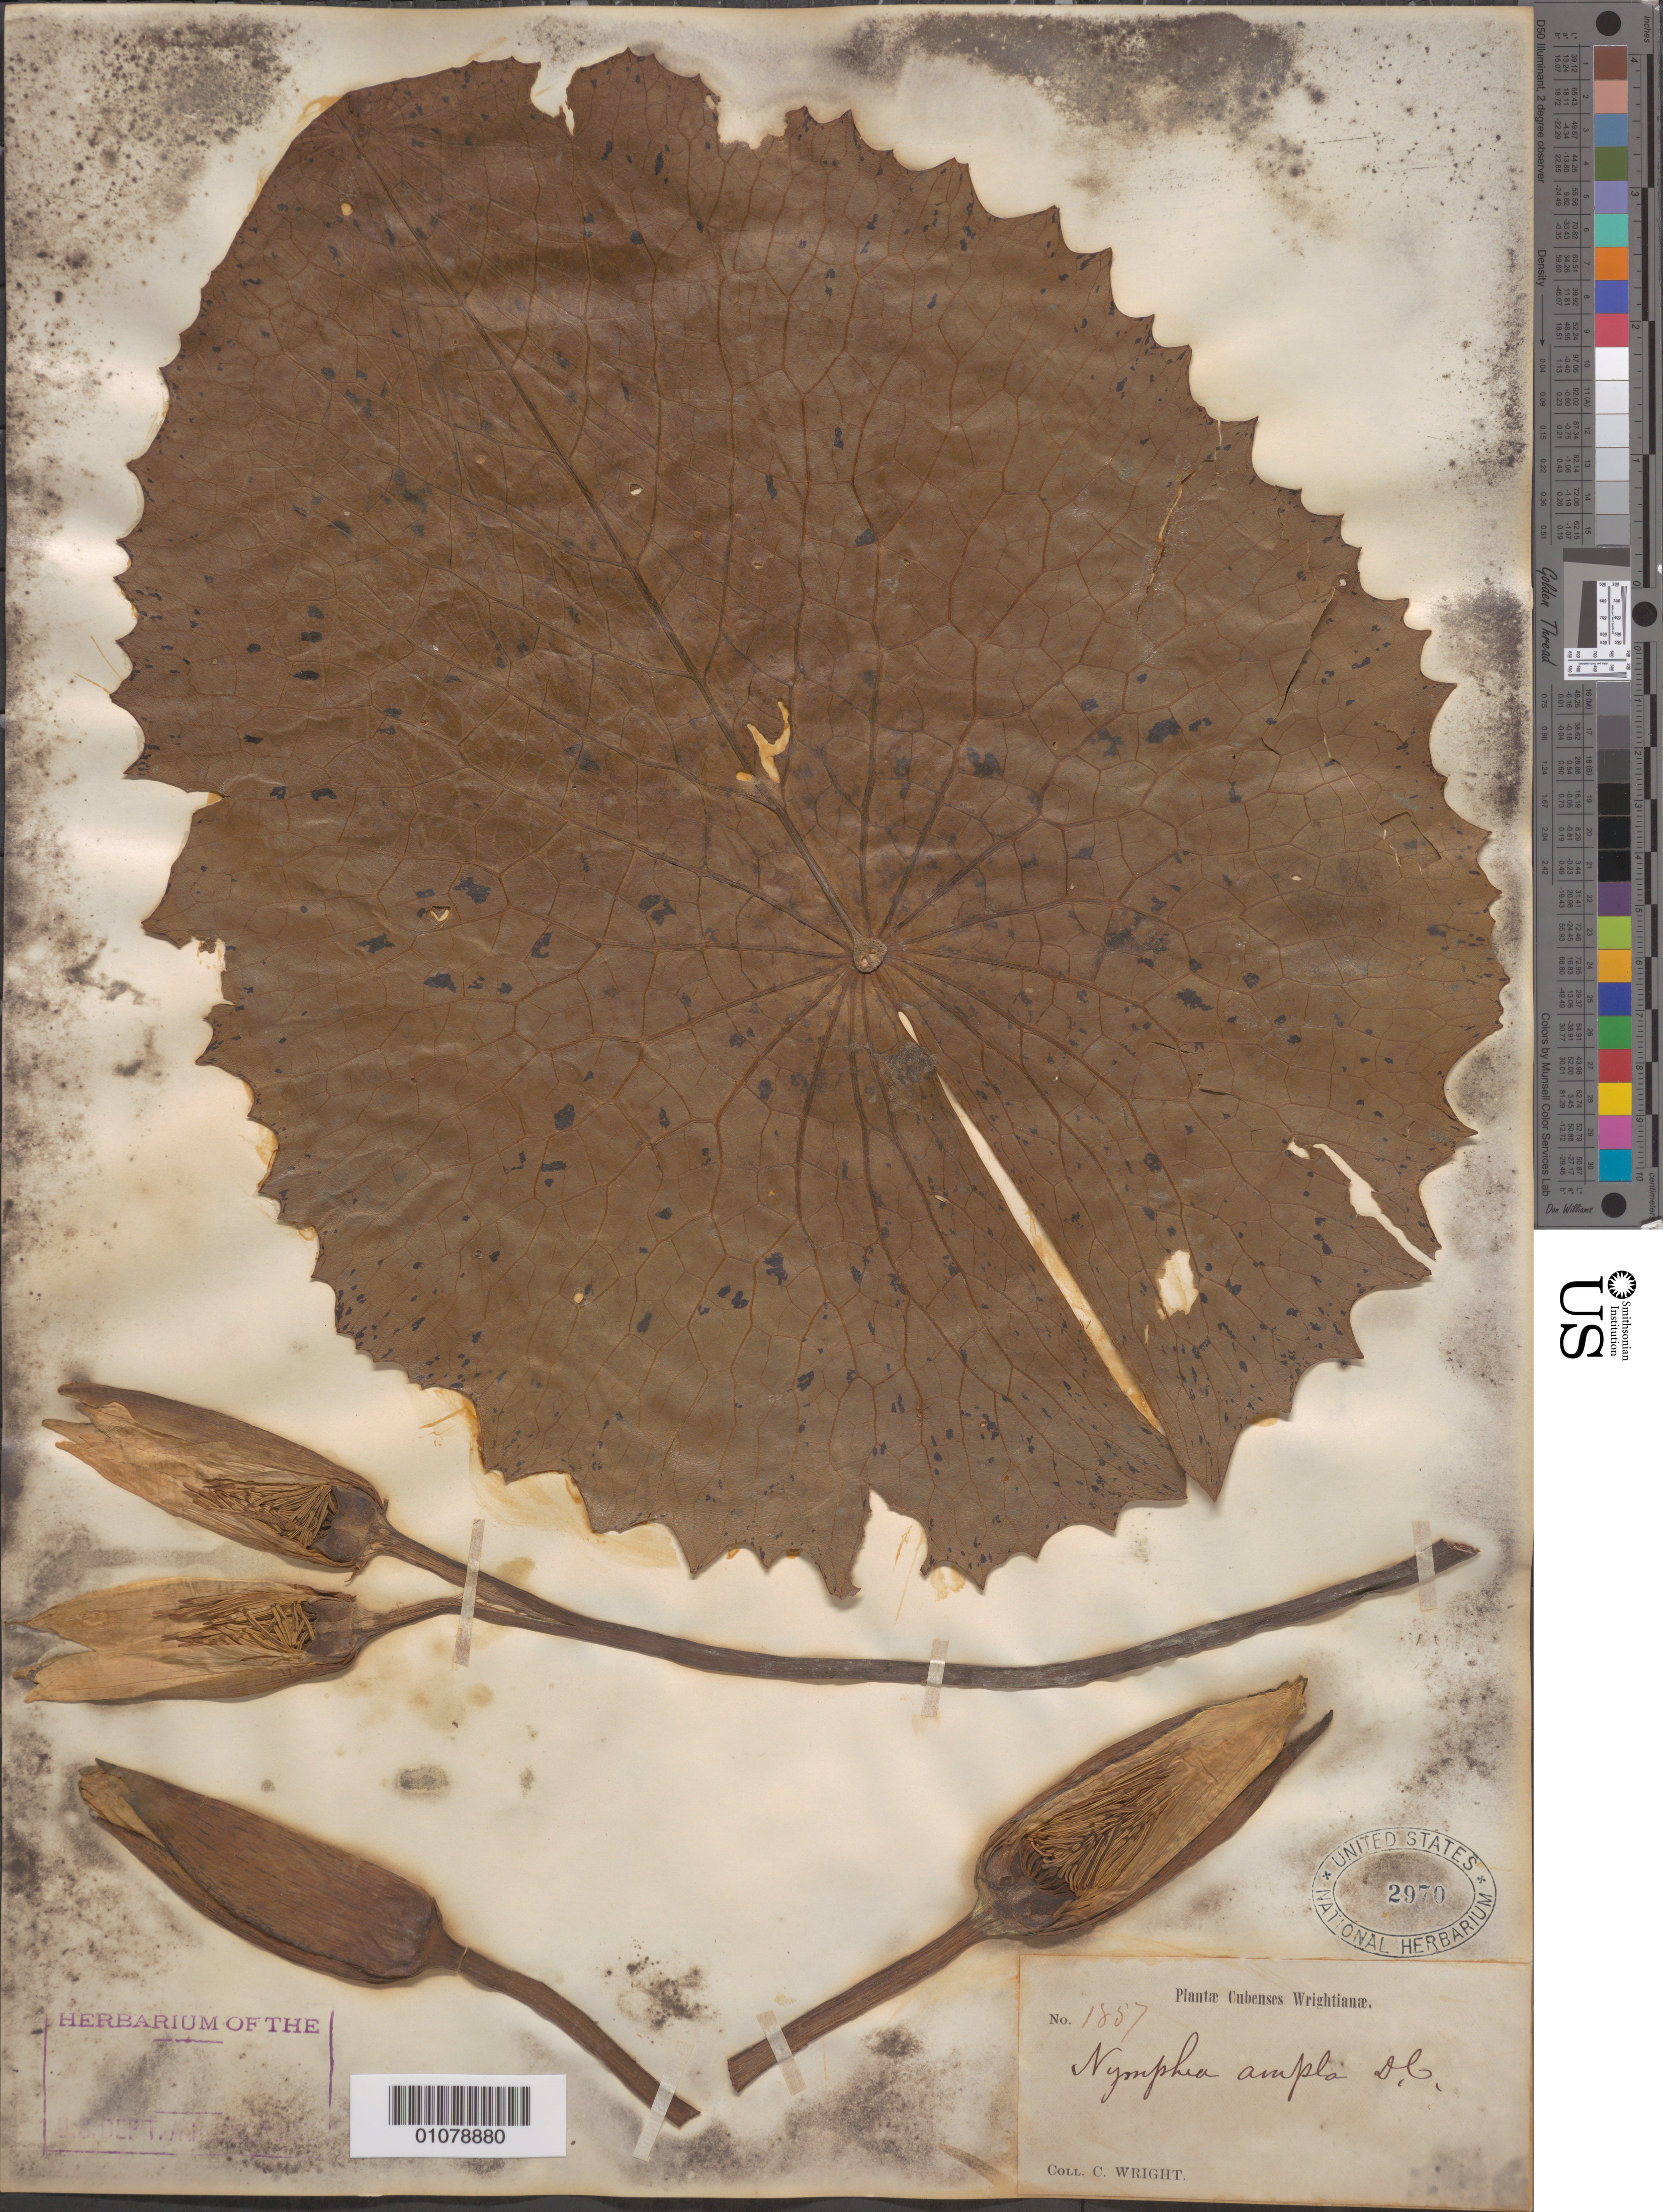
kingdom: Plantae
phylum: Tracheophyta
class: Magnoliopsida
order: Nymphaeales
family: Nymphaeaceae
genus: Nymphaea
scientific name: Nymphaea ampla var. plumieri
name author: Planch.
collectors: C. Wright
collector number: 1857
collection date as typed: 1800 to 1899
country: Cuba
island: Cuba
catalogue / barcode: US 2970